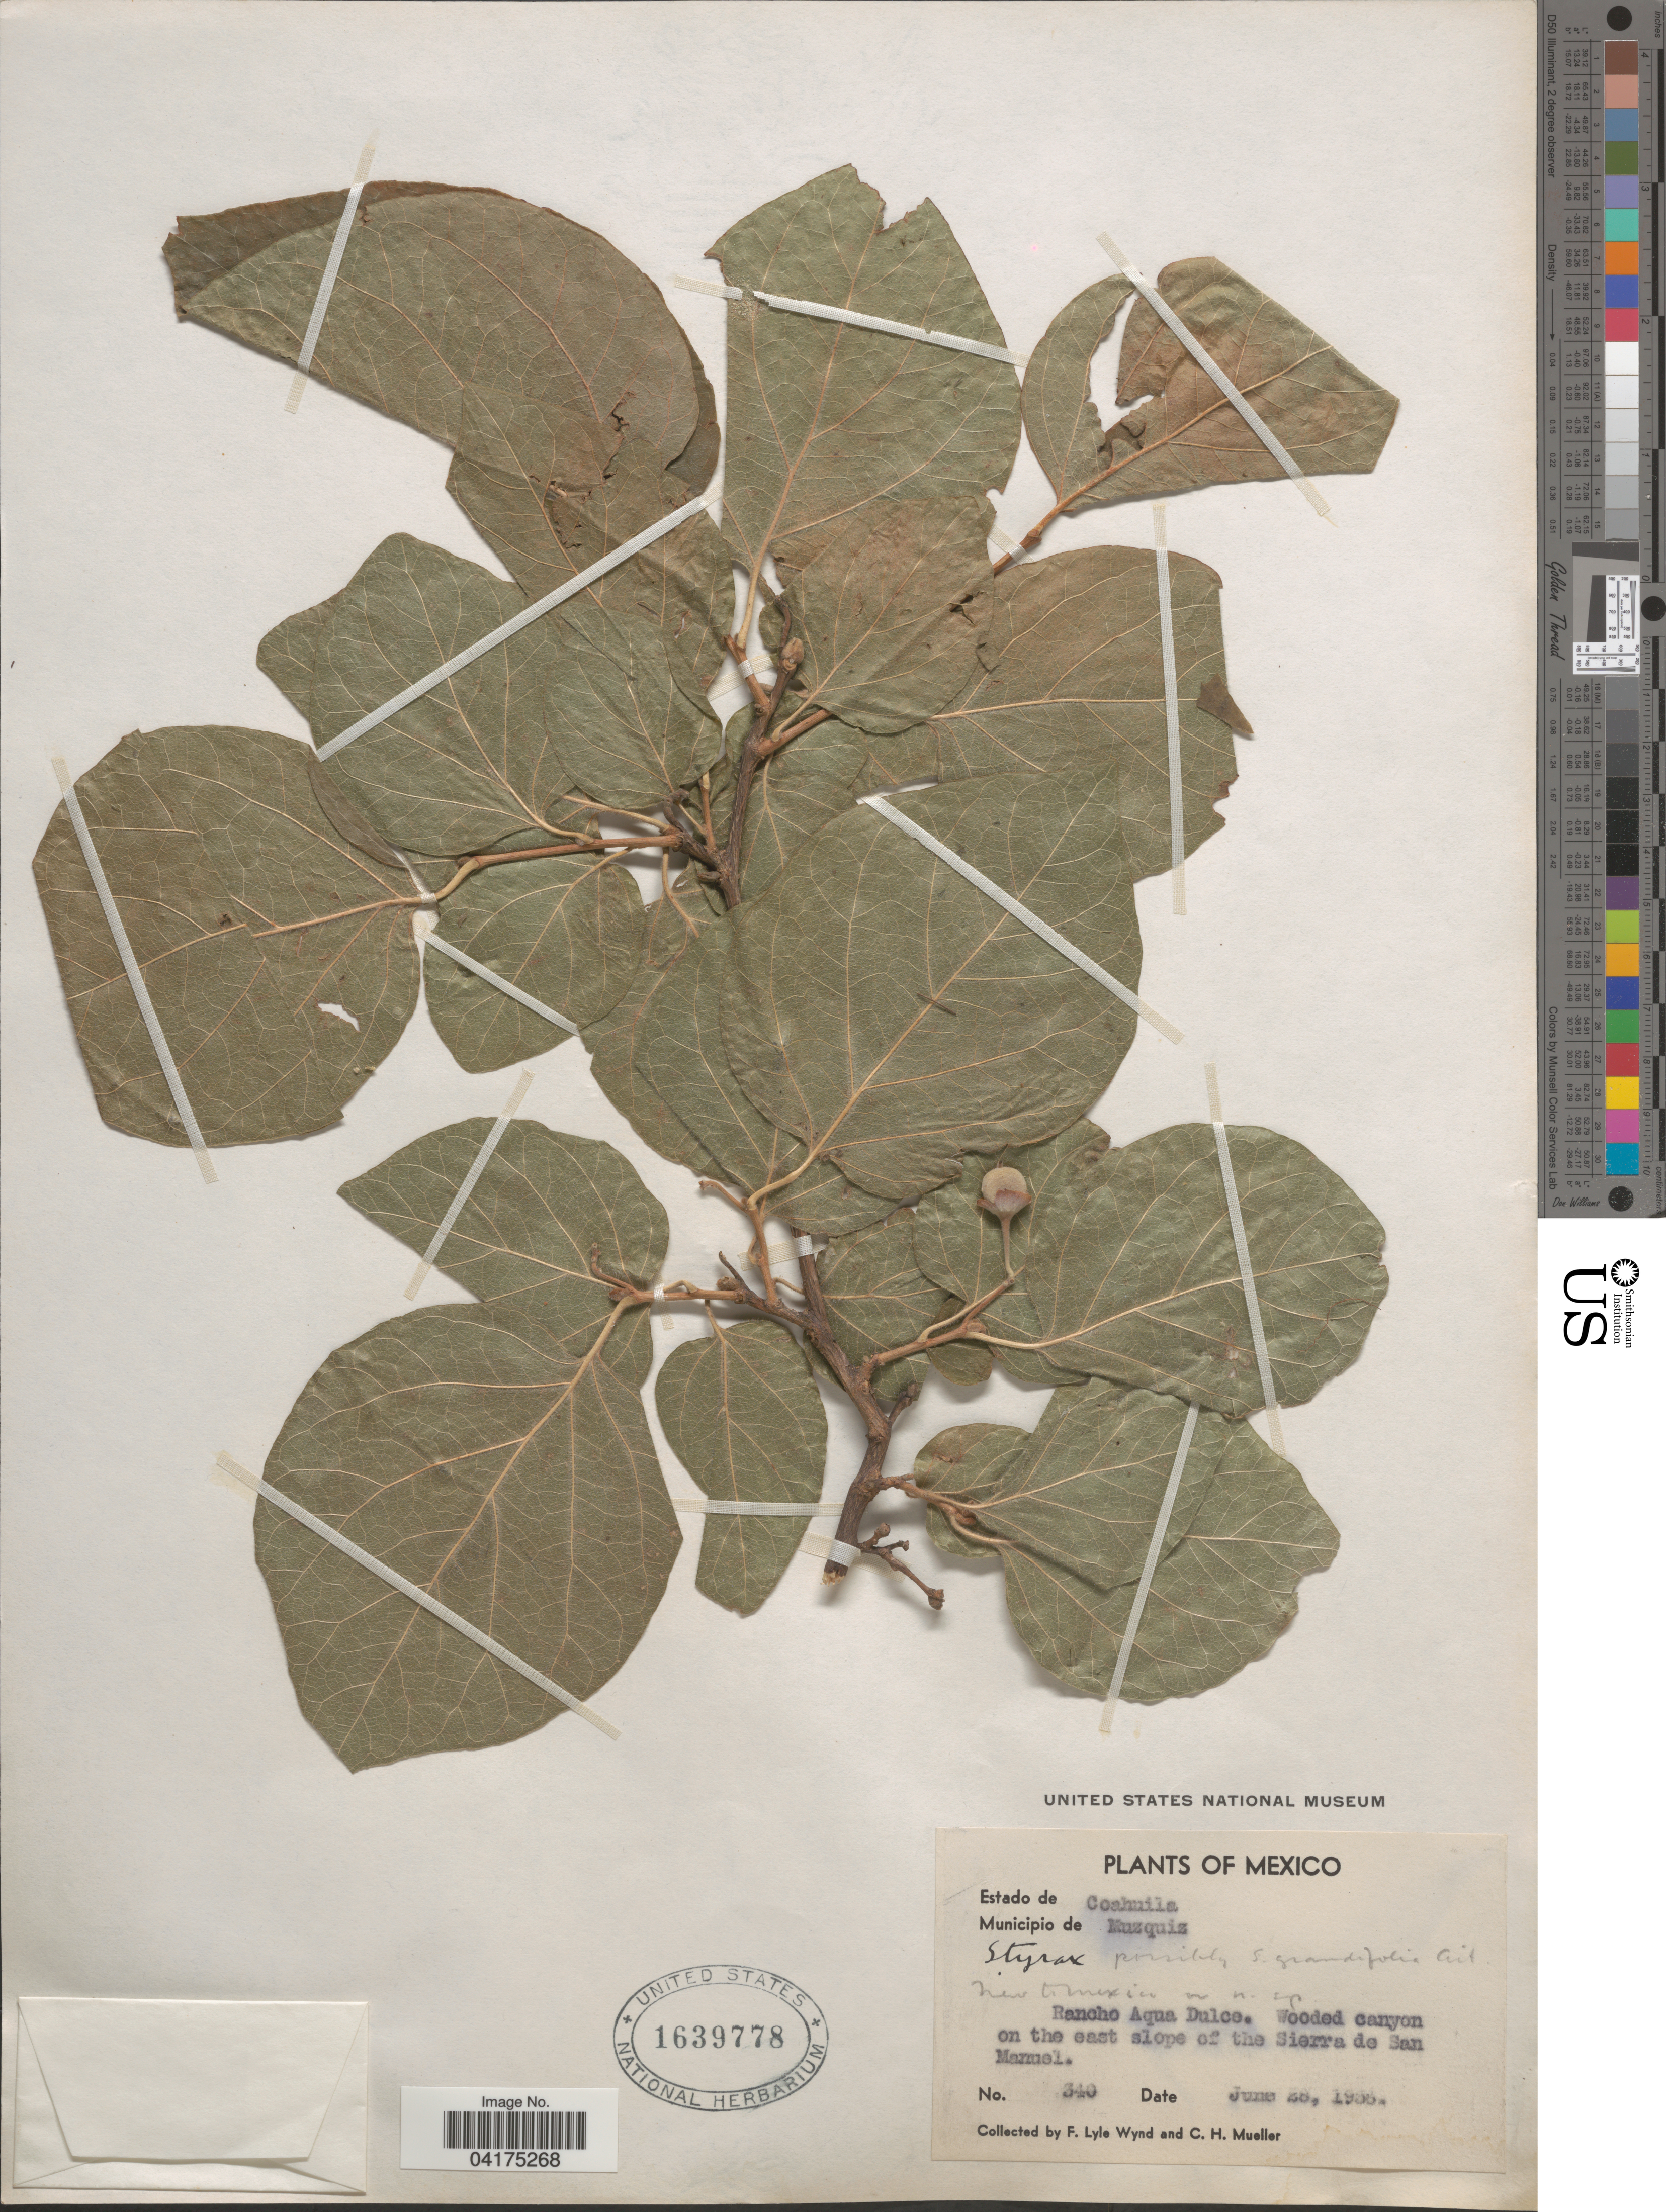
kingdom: Plantae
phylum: Tracheophyta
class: Magnoliopsida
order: Ericales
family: Styracaceae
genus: Styrax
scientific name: Styrax grandifolius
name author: Aiton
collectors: F. L. Wynd & C. H. Mueller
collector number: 340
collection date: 1935-06-28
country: Mexico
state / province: Coahuila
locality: Municipio de Muzquiz. Rancho Aqua Dulce. Wooded canyon on the east slope of the Sierra de San Manuel.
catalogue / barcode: US 1639778